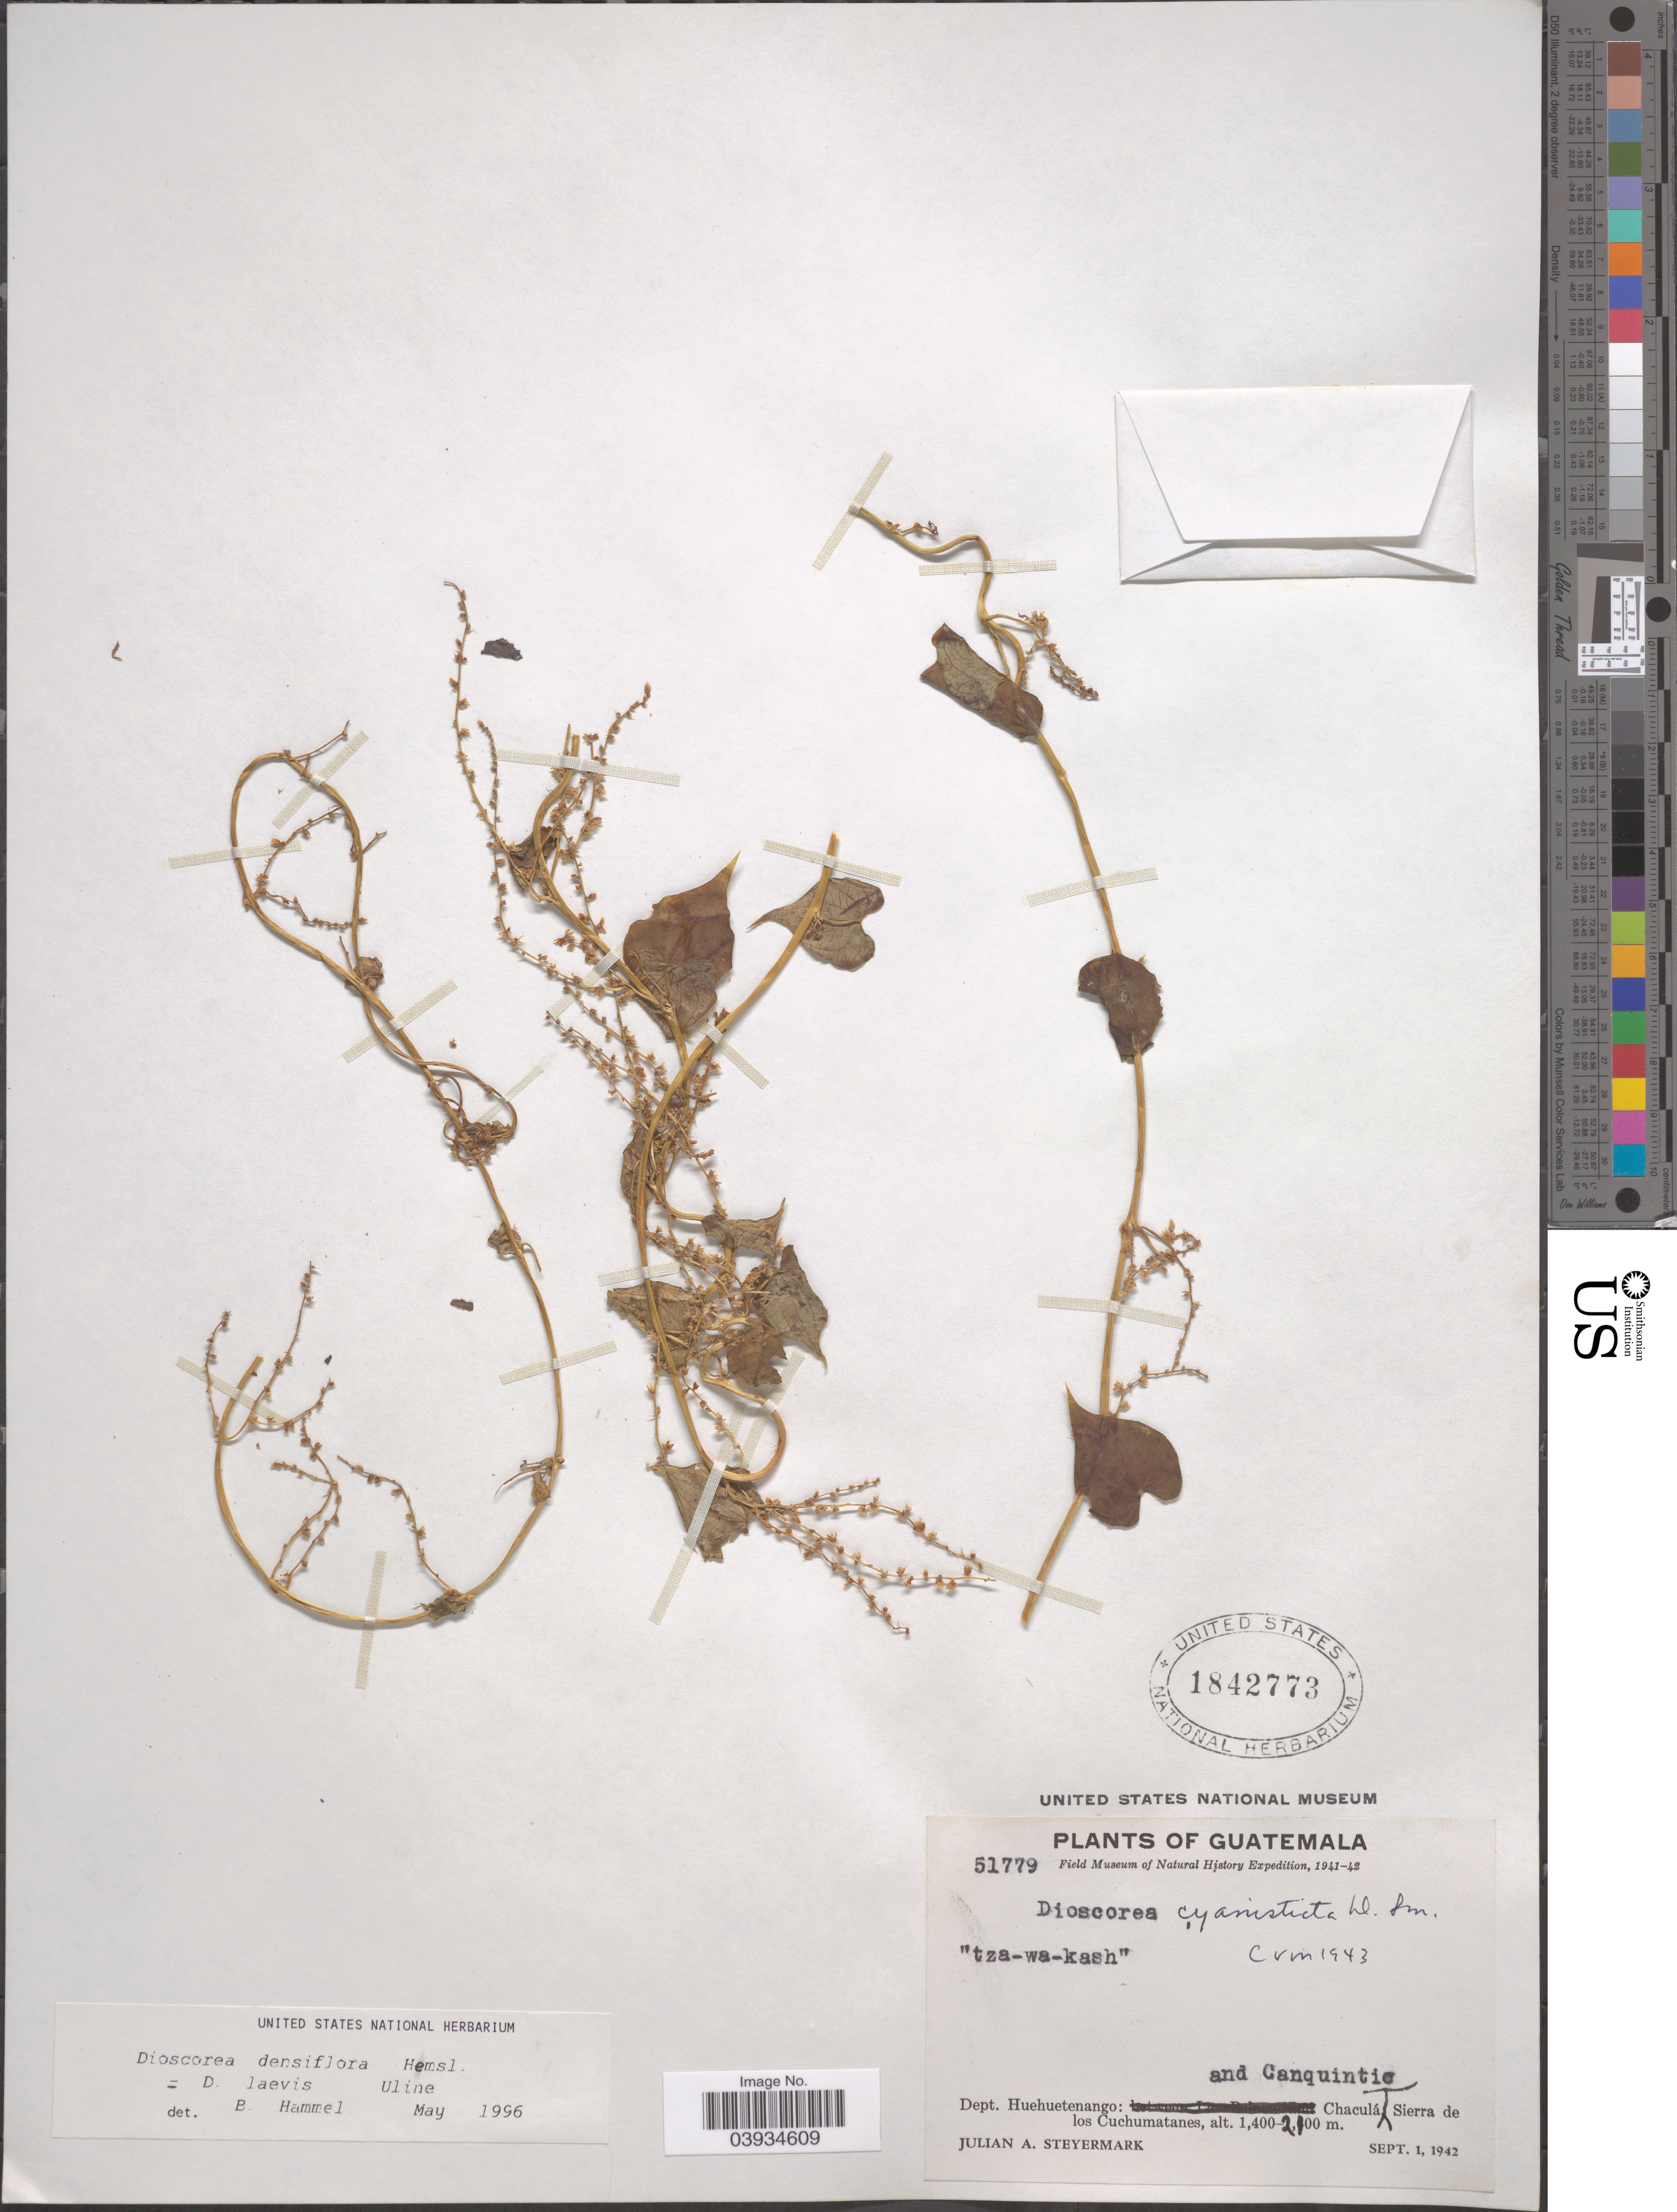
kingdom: Plantae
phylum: Tracheophyta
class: Liliopsida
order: Dioscoreales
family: Dioscoreaceae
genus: Dioscorea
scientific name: Dioscorea laevis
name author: Uline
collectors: J. Steyermark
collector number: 51779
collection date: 1942-09-01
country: Guatemala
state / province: Huehuetenango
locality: Dept. Huehuetenango: Chaculá and Canquintio Sierra de los Cuchumatanes.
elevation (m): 1400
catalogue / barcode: US 1842773